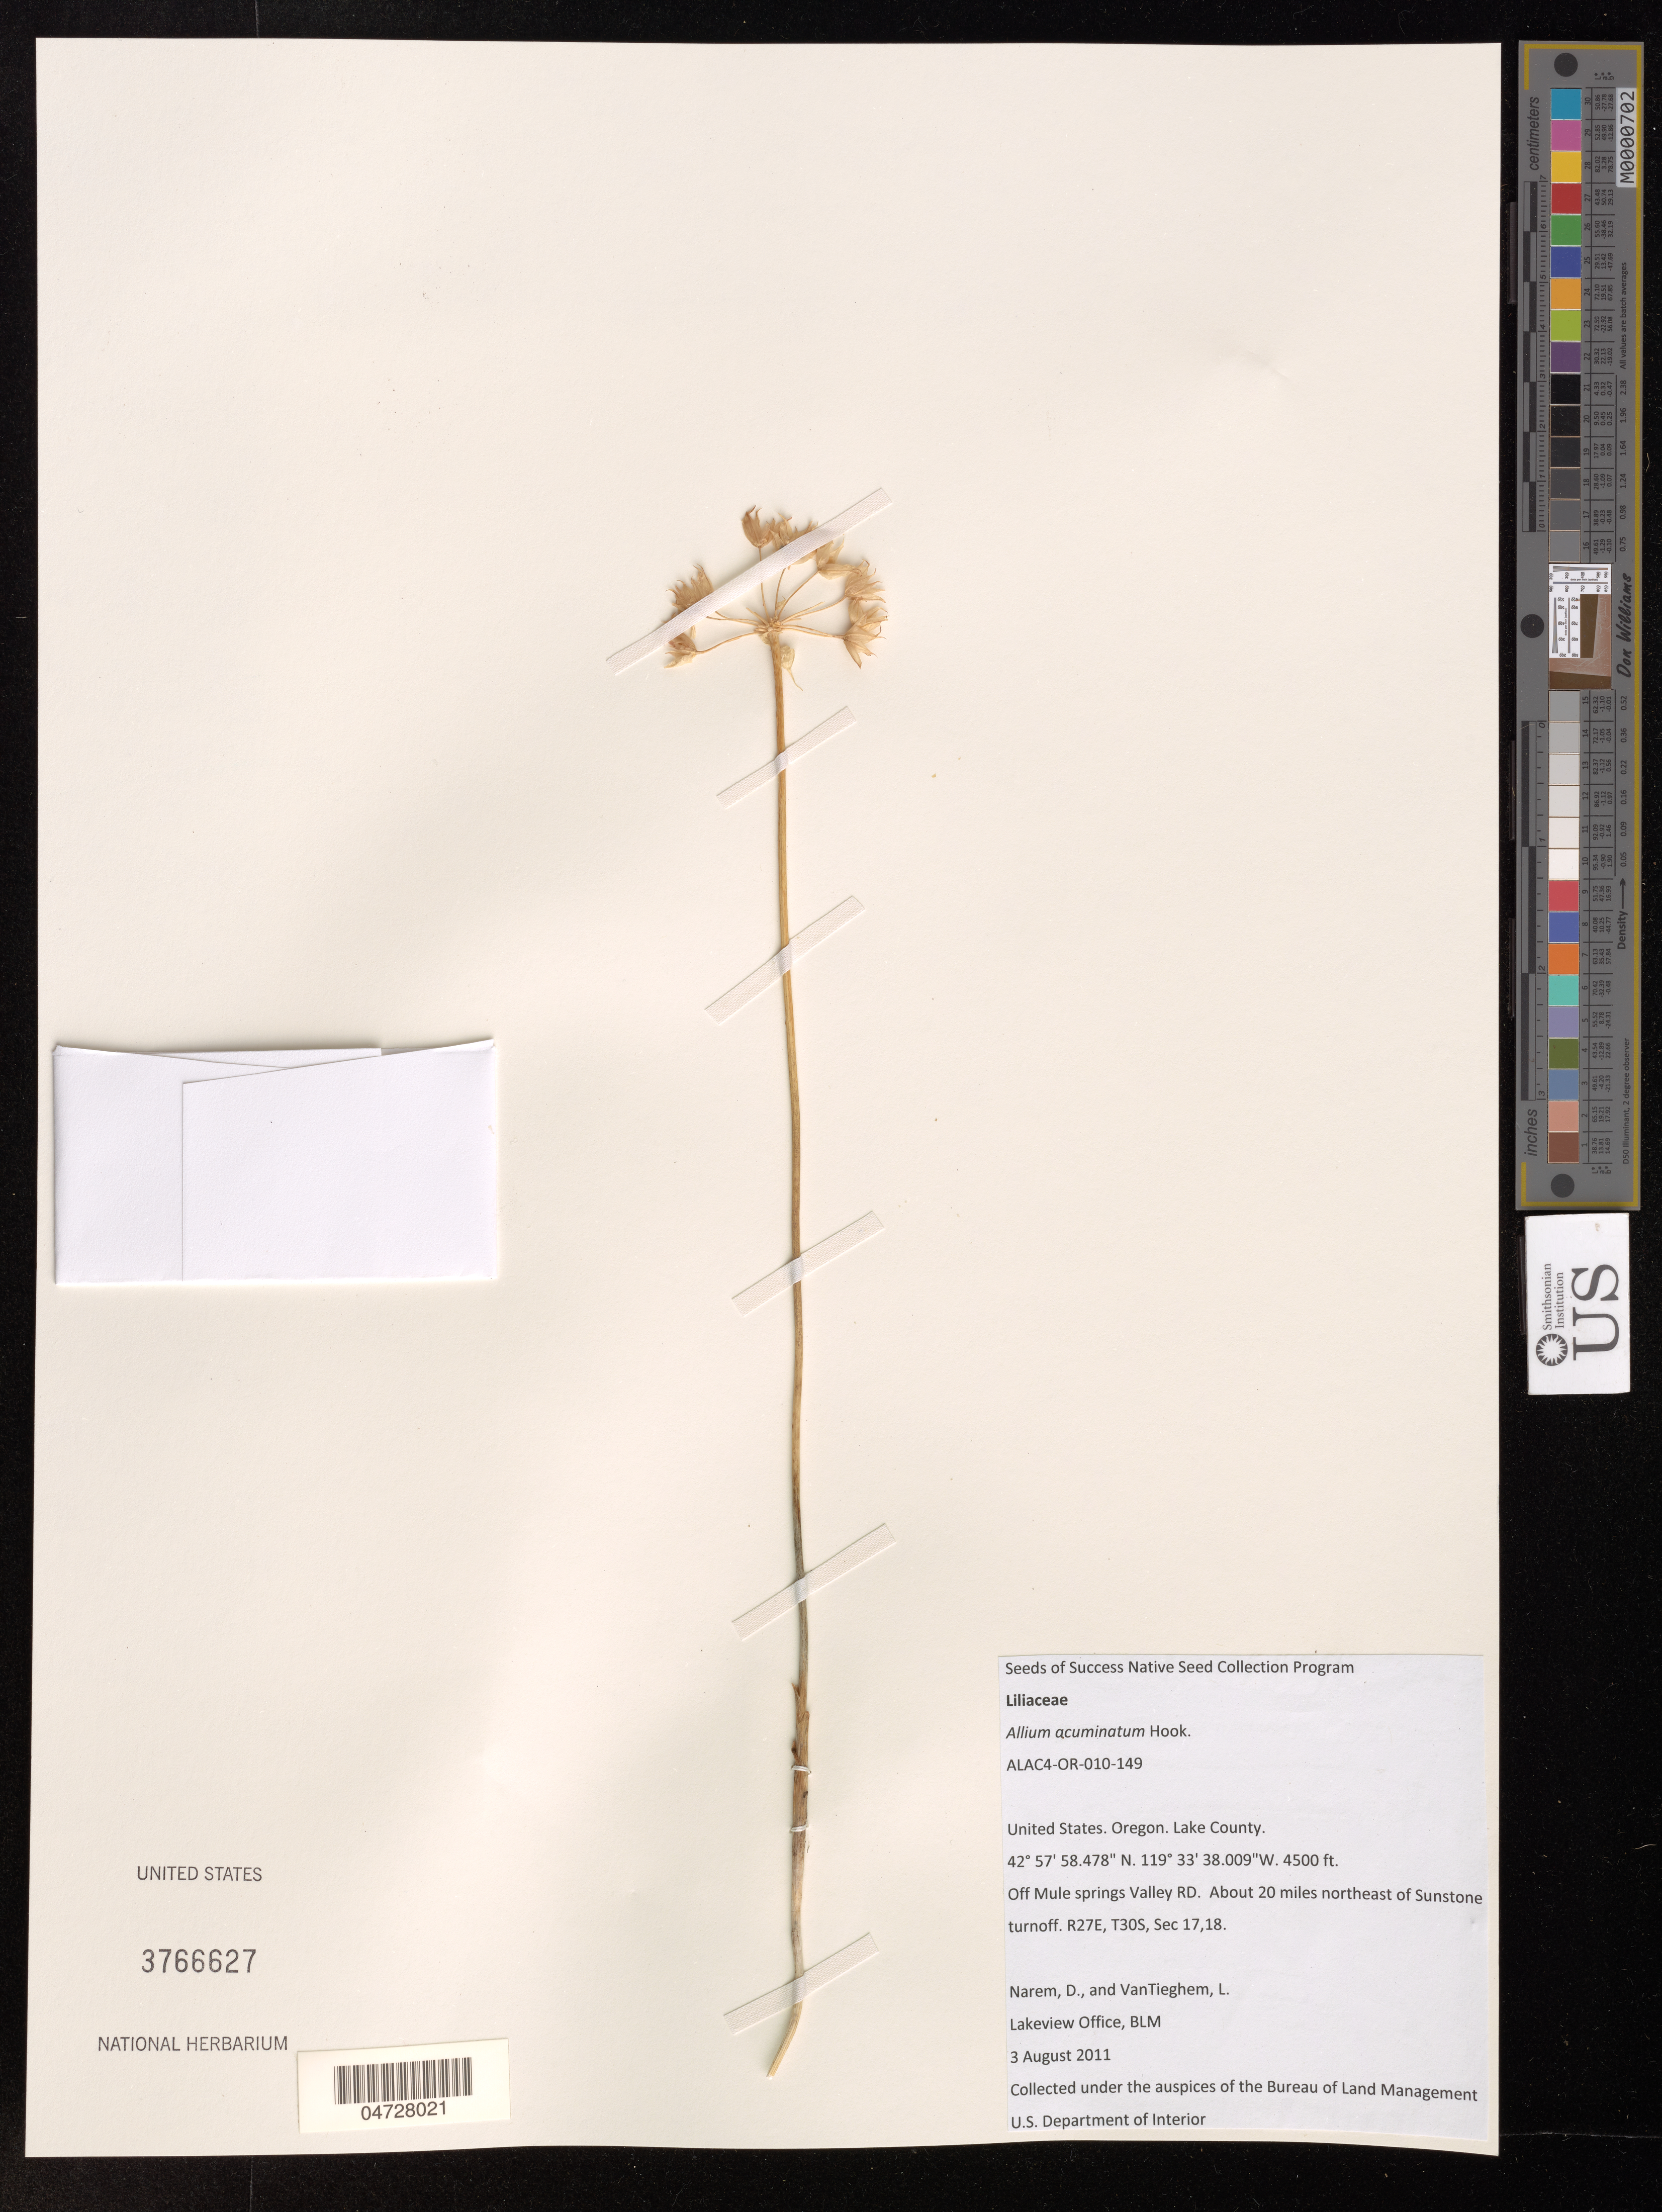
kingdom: Plantae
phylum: Tracheophyta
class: Liliopsida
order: Asparagales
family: Amaryllidaceae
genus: Allium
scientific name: Allium acuminatum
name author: Hook.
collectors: D. Narem & L. VanTieghem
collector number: ALAC4-OR-010-149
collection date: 2011-08-03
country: United States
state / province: Oregon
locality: Lake County. Off Mule springs Valley RD. About 20 miles northeast of Sunstone turnoff.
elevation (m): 1372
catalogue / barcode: US 3766627